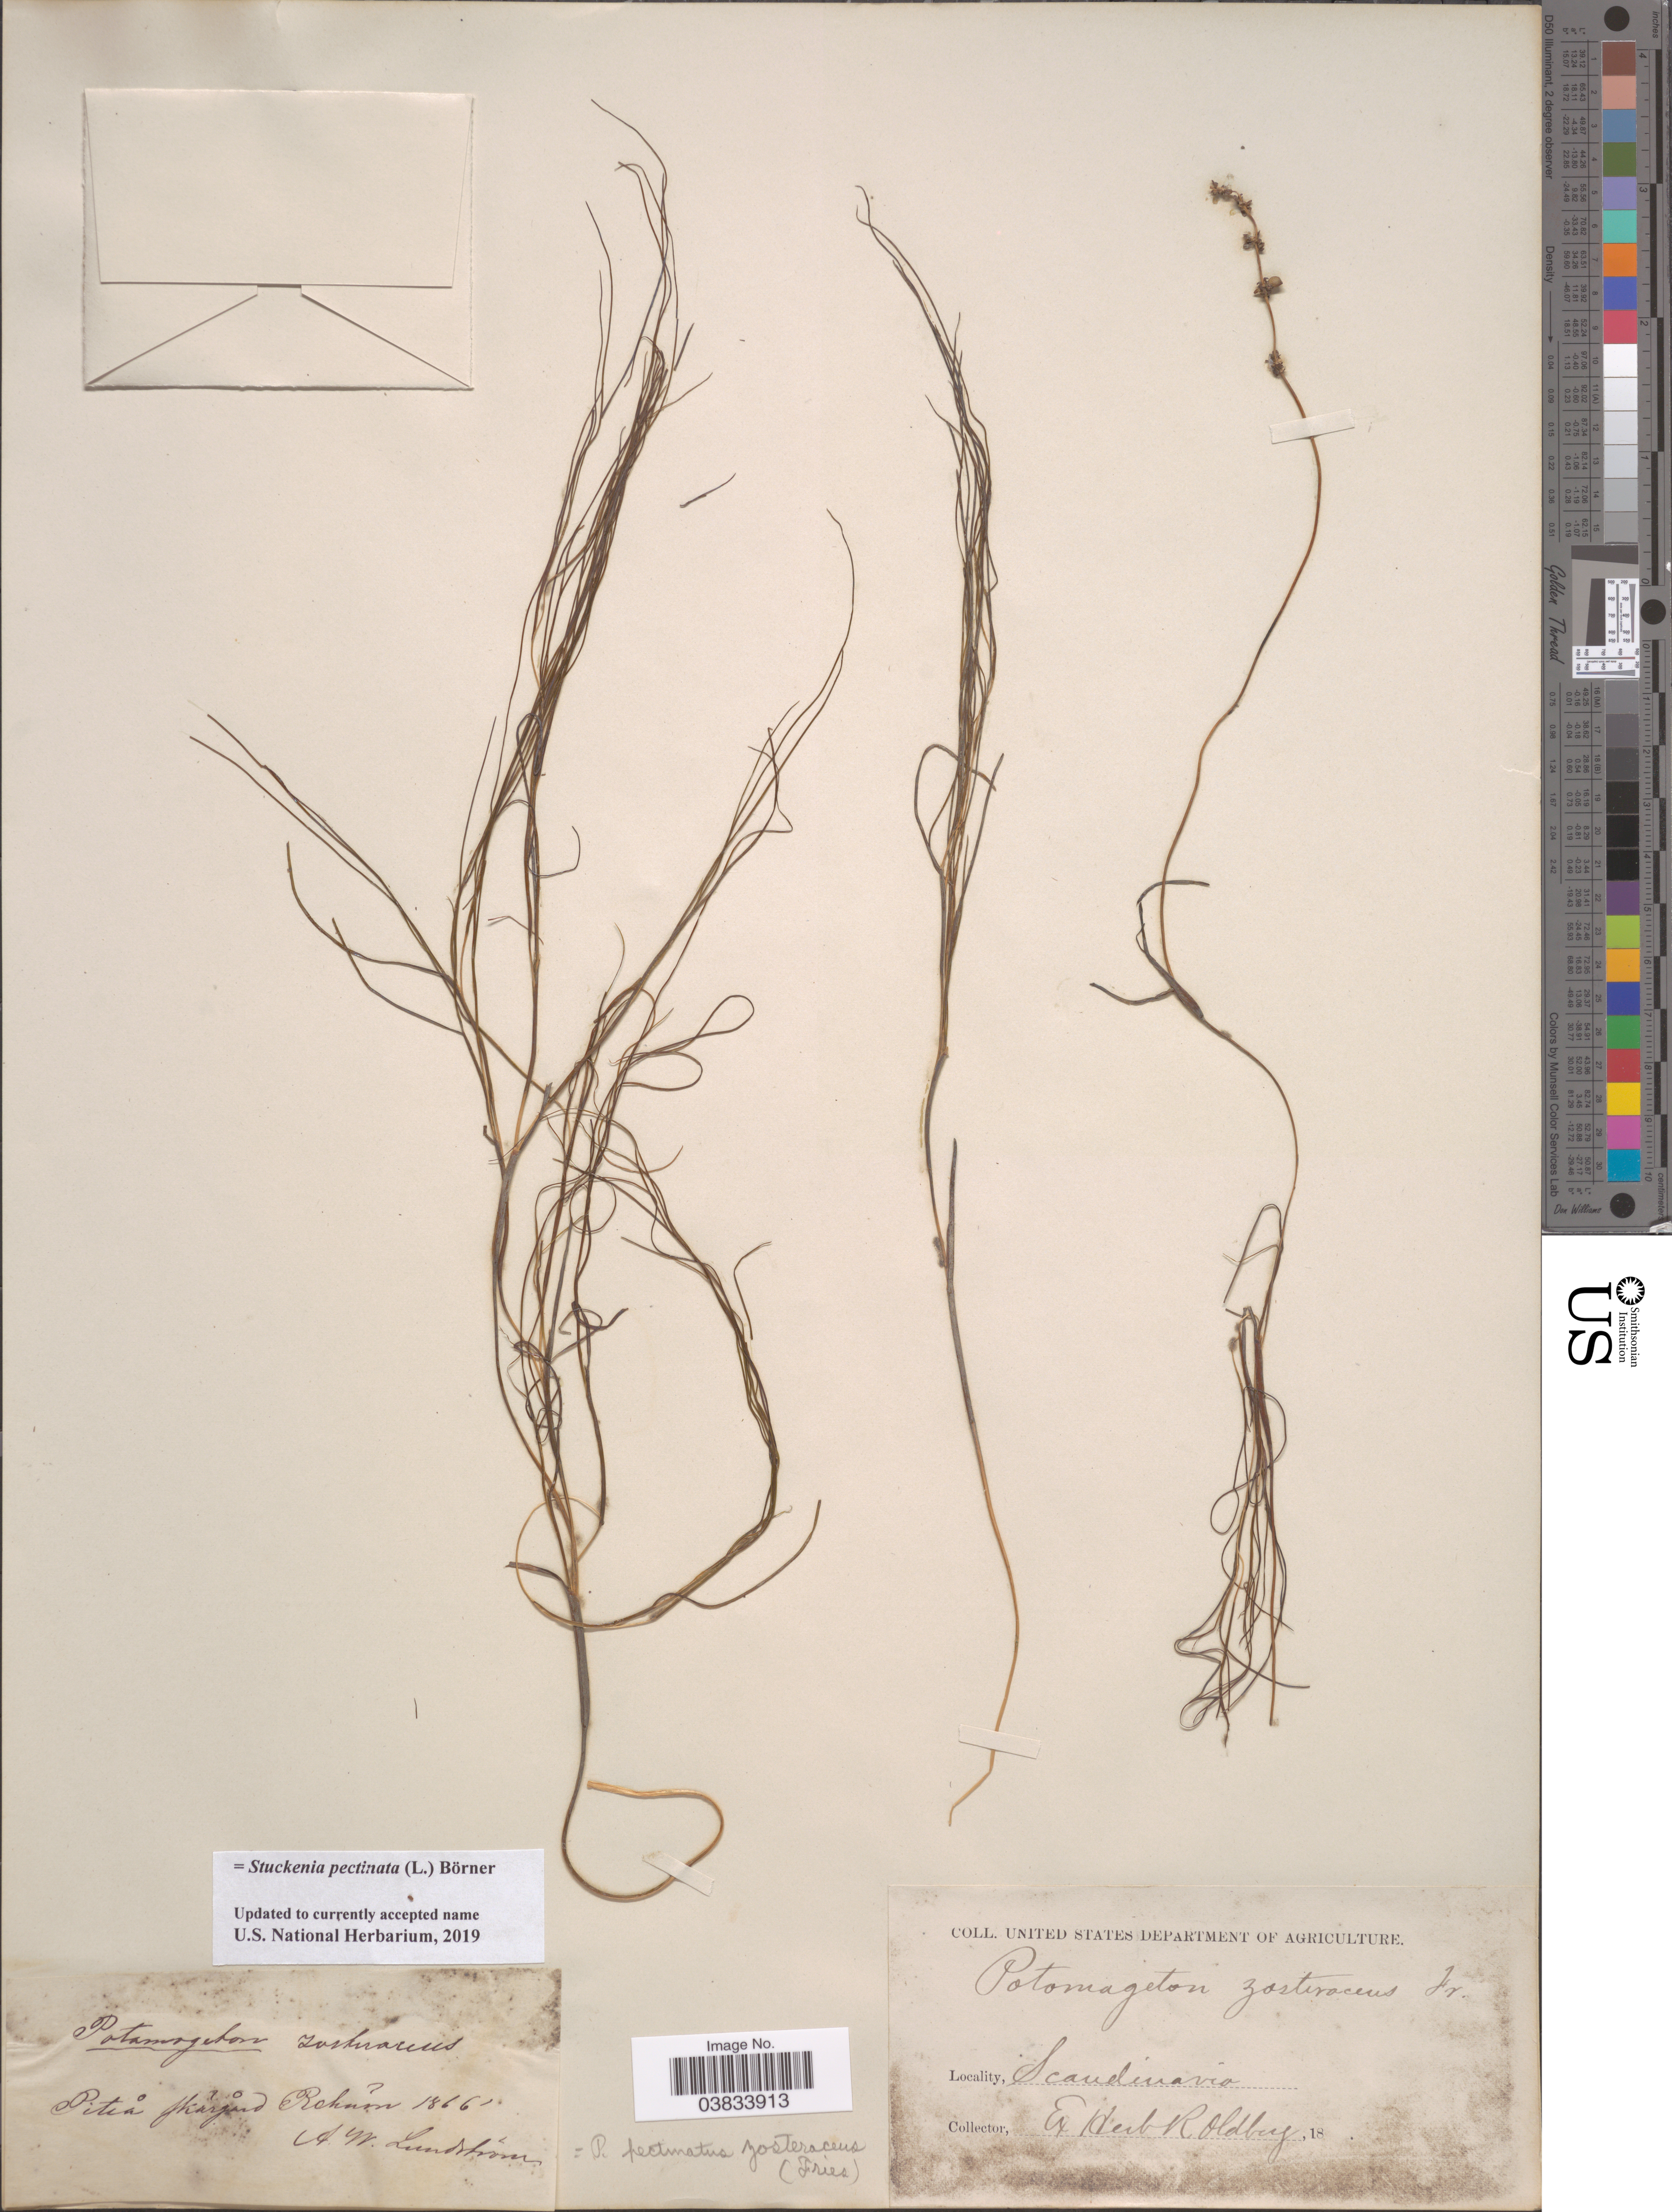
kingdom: Plantae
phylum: Tracheophyta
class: Liliopsida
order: Alismatales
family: Potamogetonaceae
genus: Stuckenia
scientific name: Stuckenia pectinata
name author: (L.) Börner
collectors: A. N. Lundstrom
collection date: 1866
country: Sweden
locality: Scandinavia. Piteå skärgård Roknäs.